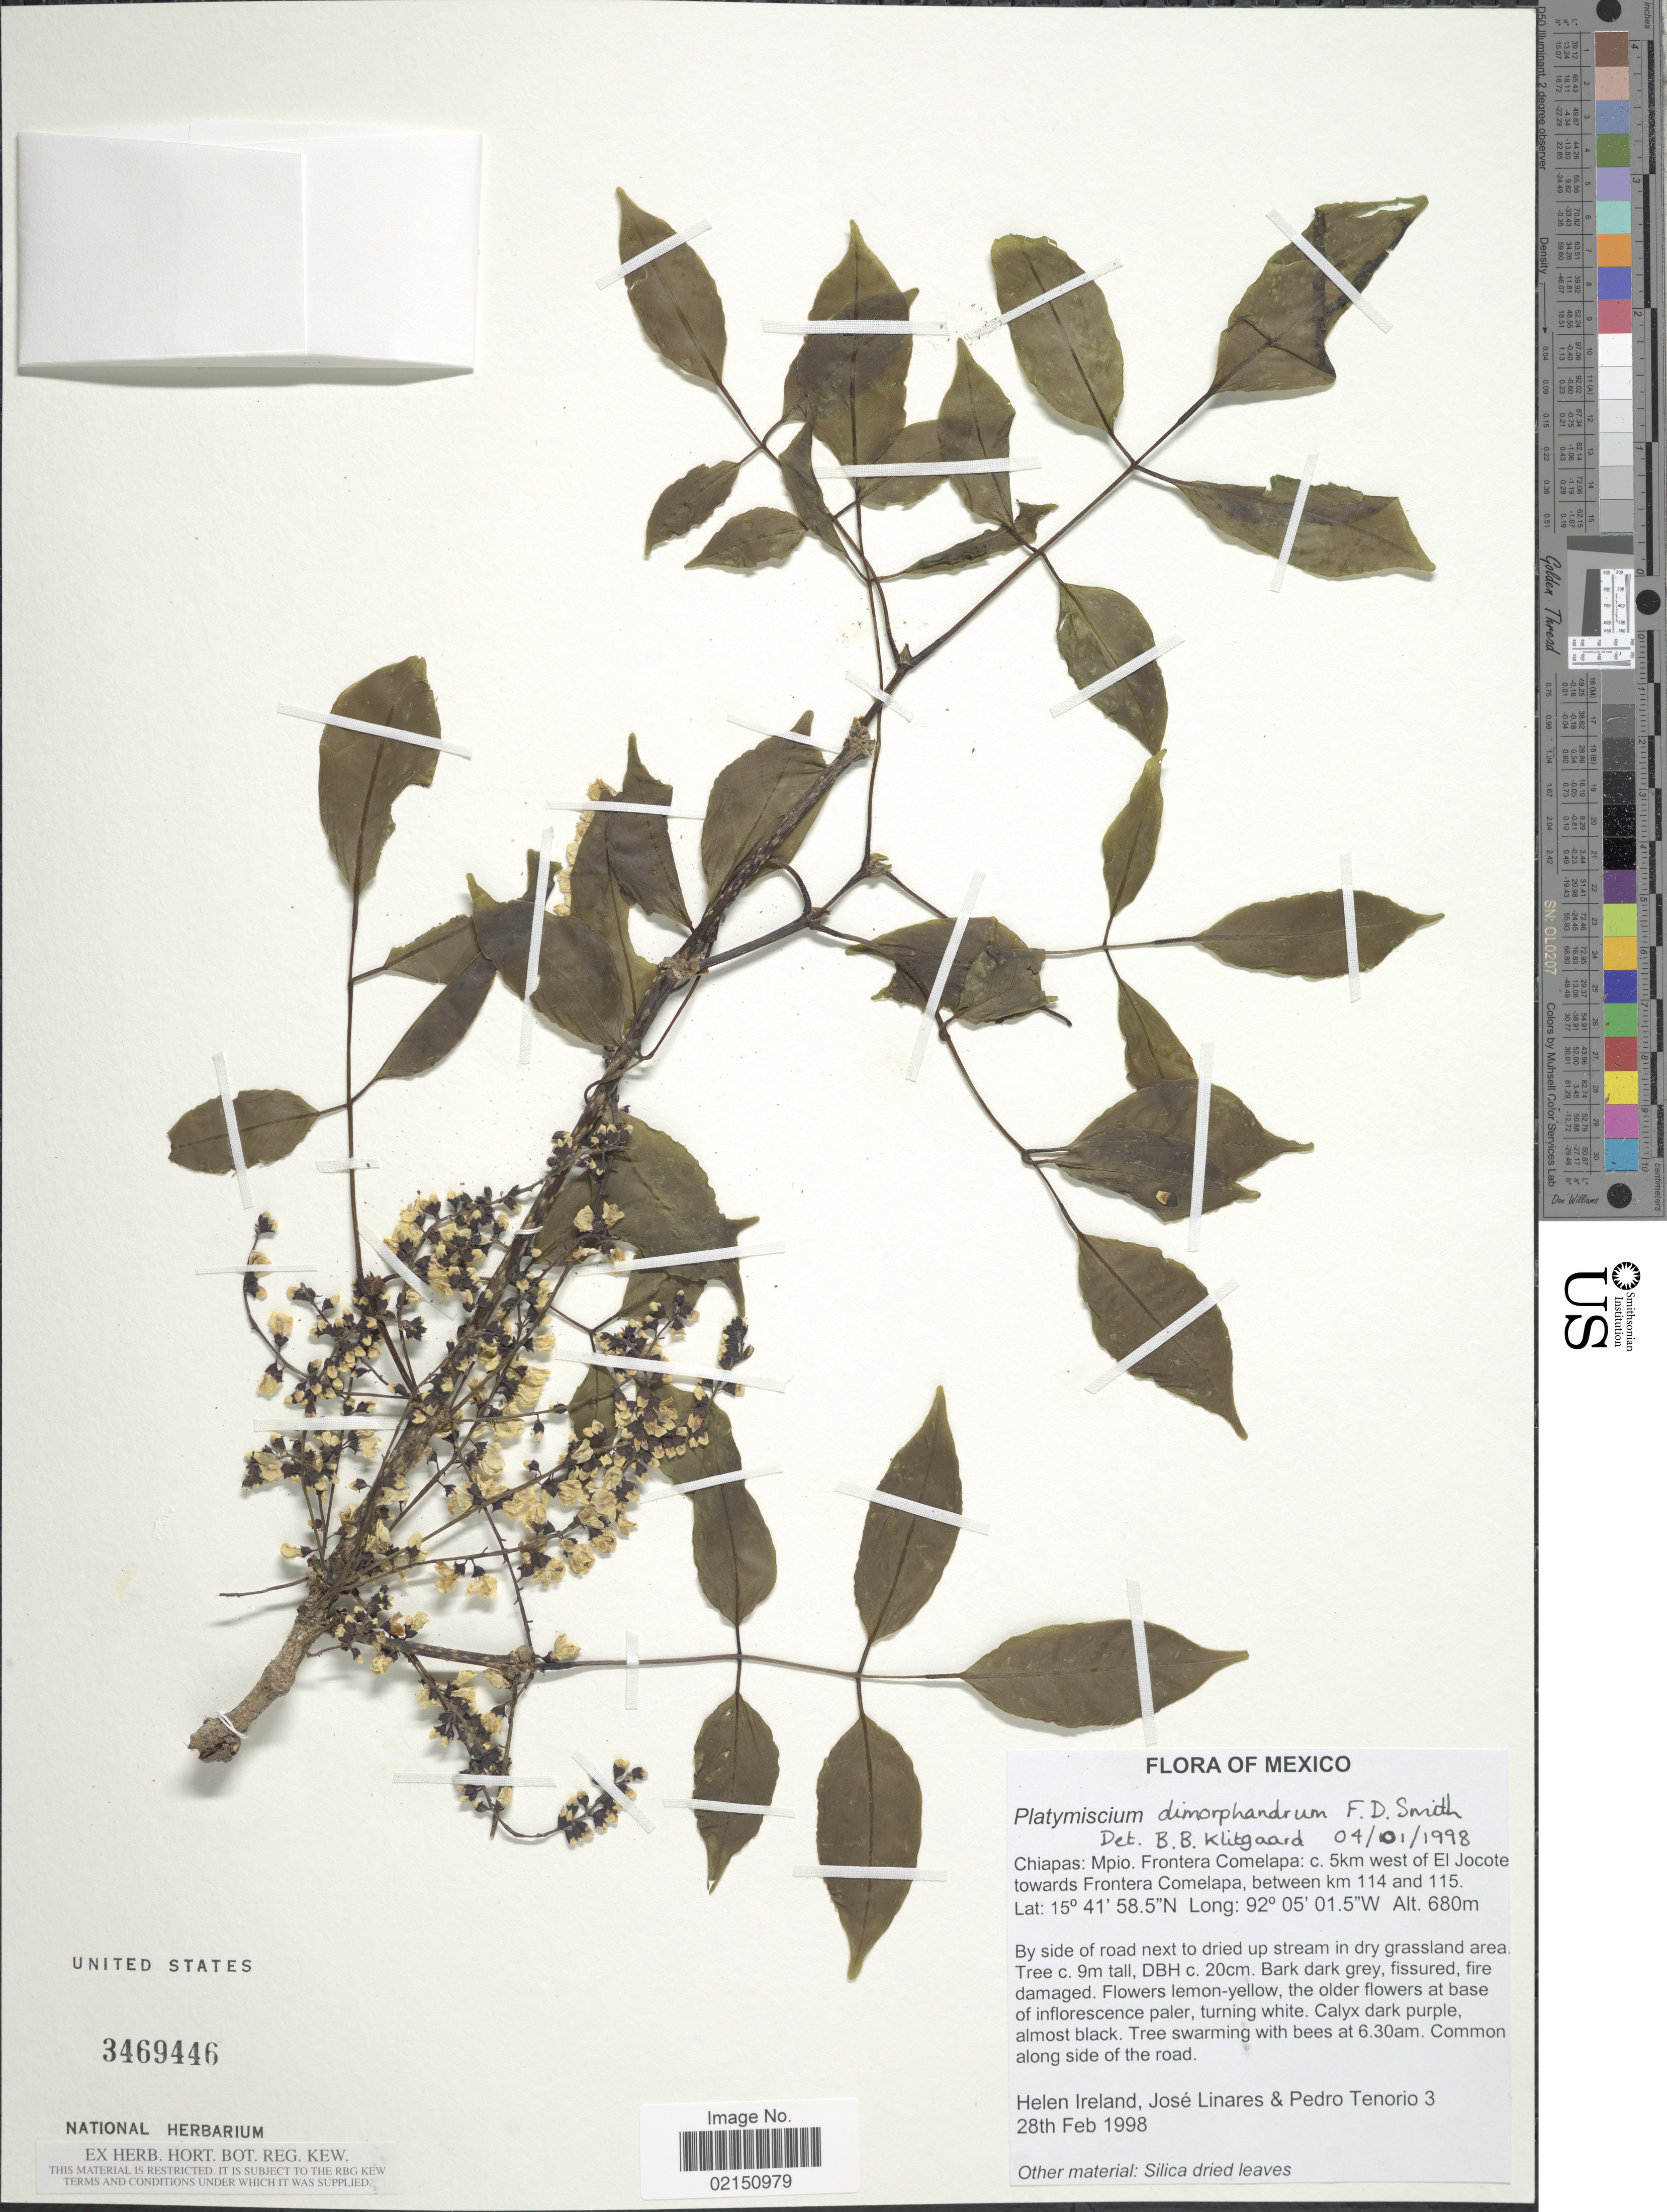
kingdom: Plantae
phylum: Tracheophyta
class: Magnoliopsida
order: Fabales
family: Fabaceae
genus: Platymiscium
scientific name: Platymiscium dimorphandrum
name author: Donn. Sm.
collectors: H. E. Ireland, J. Linares & P. Tenorio L.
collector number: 3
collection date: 1998-02-28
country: Mexico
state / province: Chiapas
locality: Mpio Frontera Comelapa: c. 5km west of El Jocote towards Frontera Comelapa, between km 114 and 115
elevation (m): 680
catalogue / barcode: US 3469446